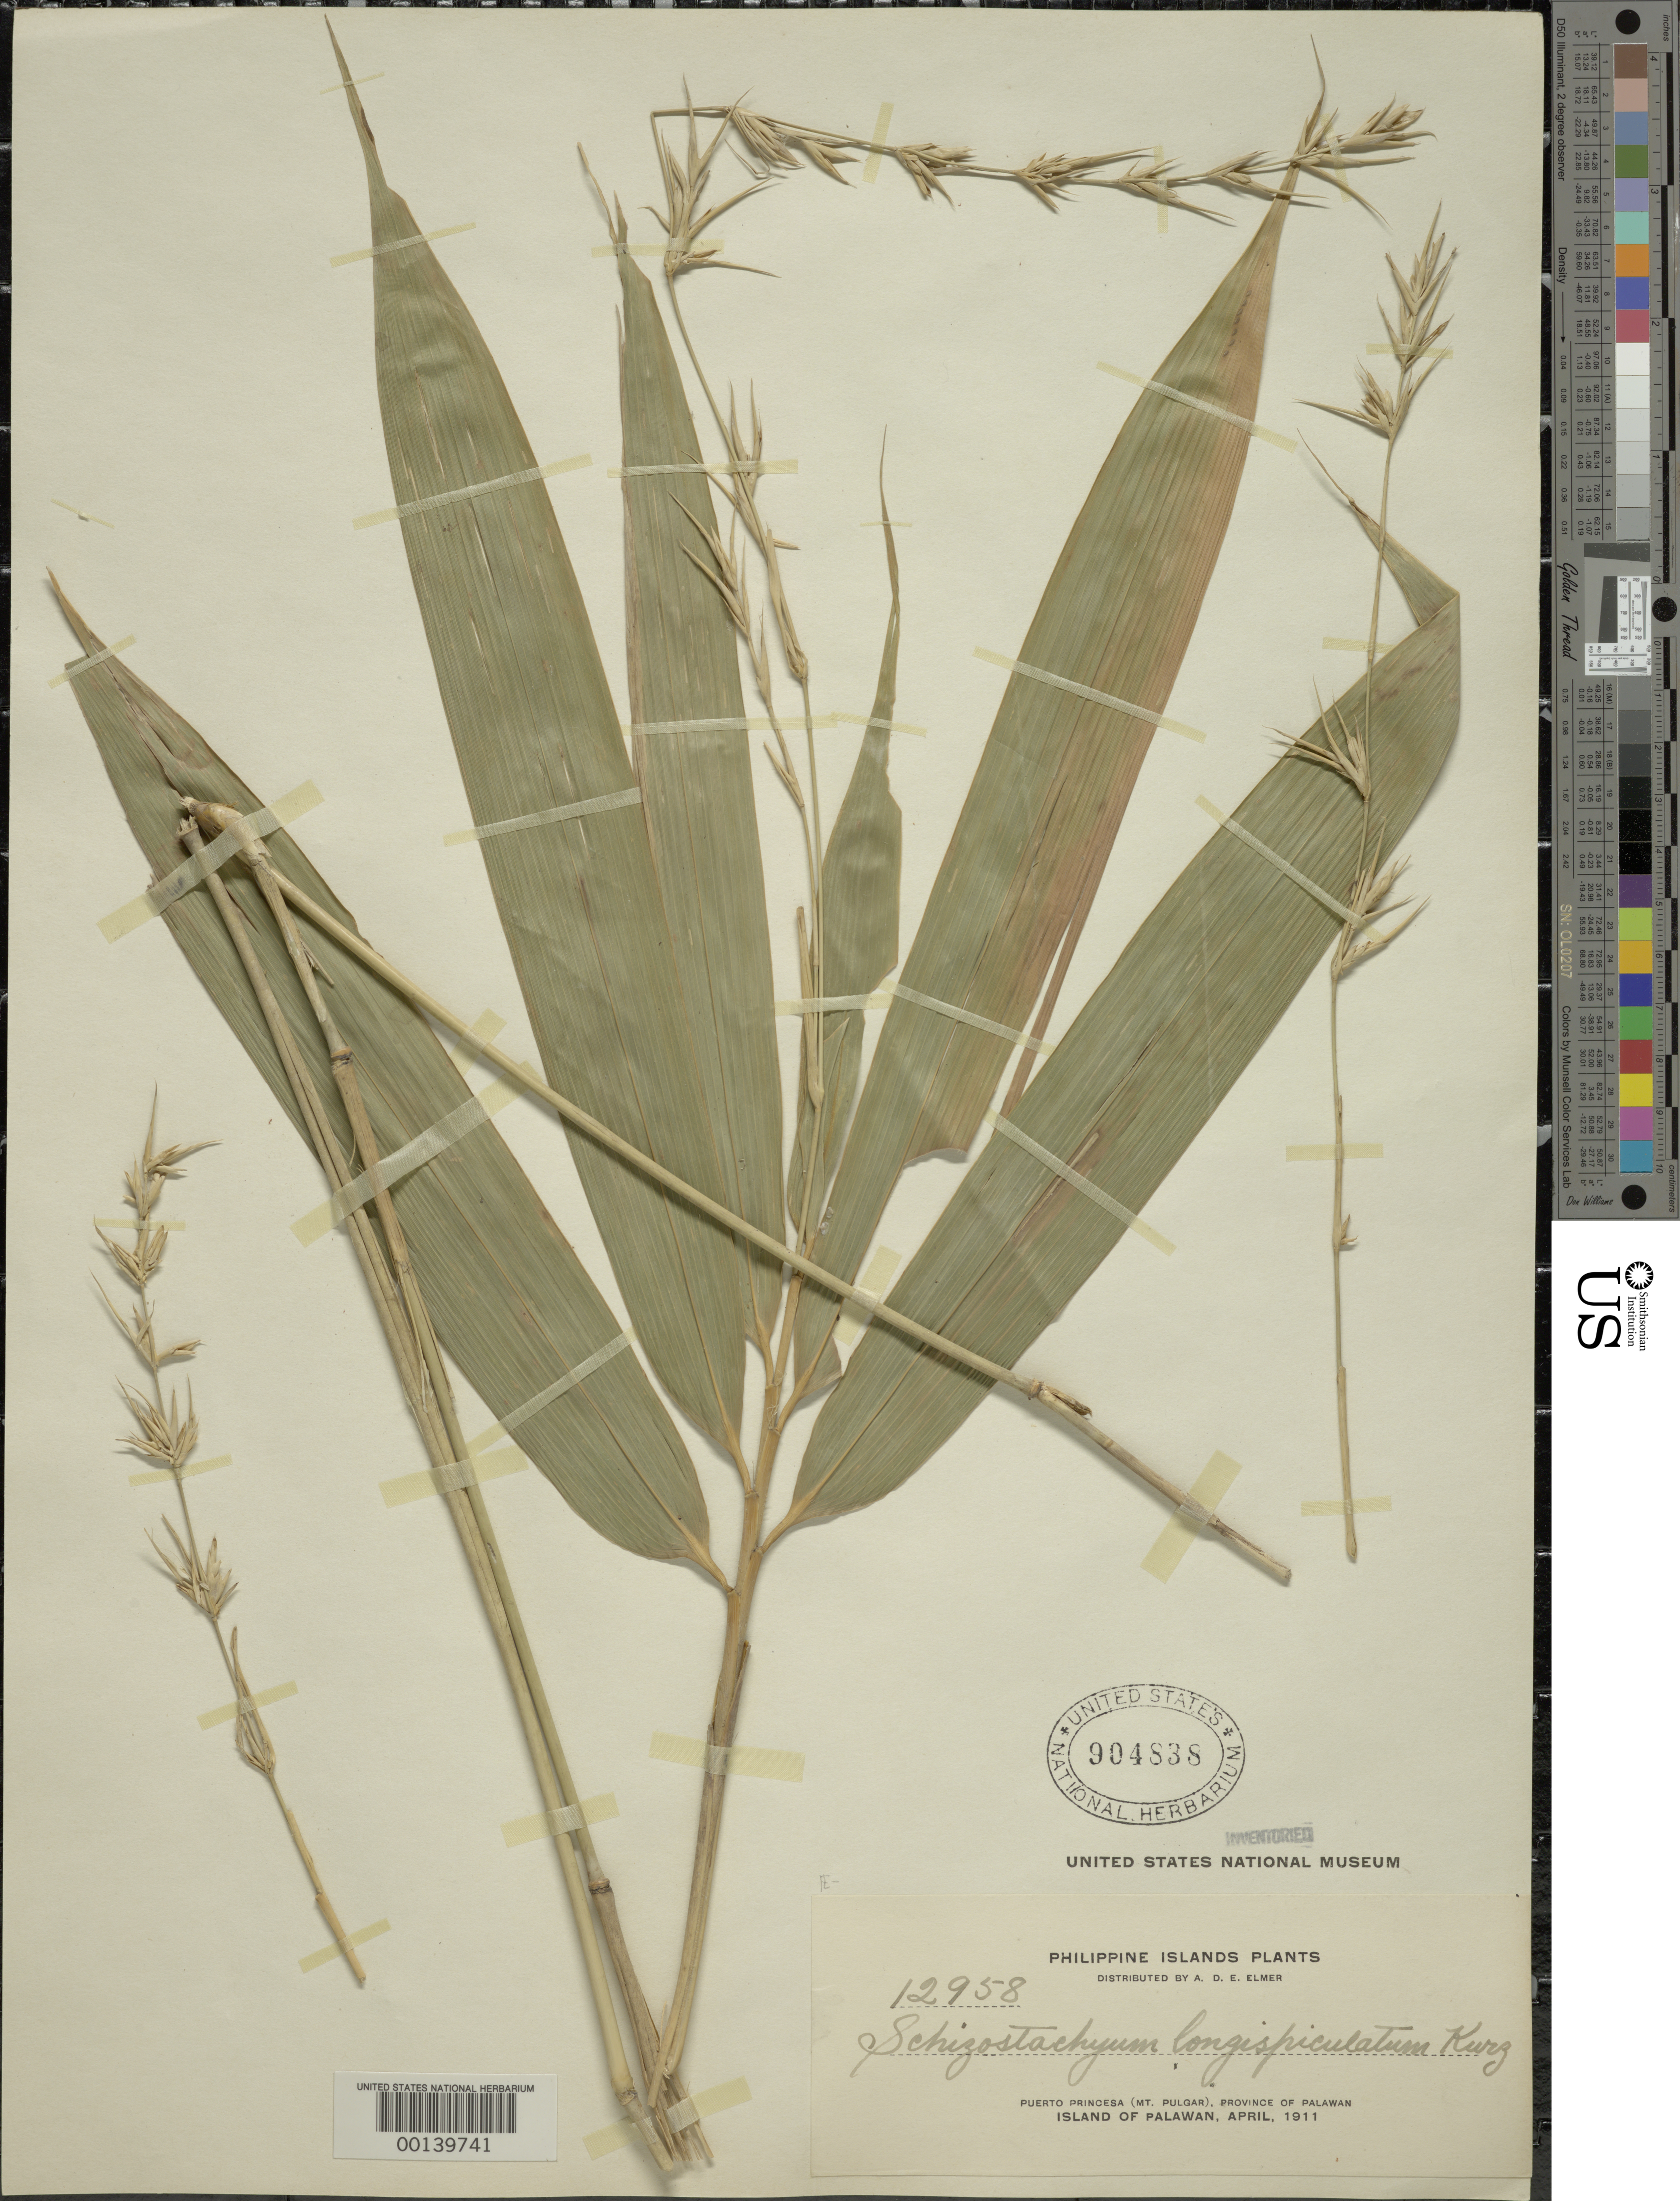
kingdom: Plantae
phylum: Tracheophyta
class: Liliopsida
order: Poales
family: Poaceae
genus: Schizostachyum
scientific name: Schizostachyum lima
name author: (Blanco) Merr.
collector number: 12958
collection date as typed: Apr 1911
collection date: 1911-04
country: Philippines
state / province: Mimaropa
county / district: Palawan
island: Palawan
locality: Palawan, puerto princesa (mt. pulger)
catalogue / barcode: US 904838